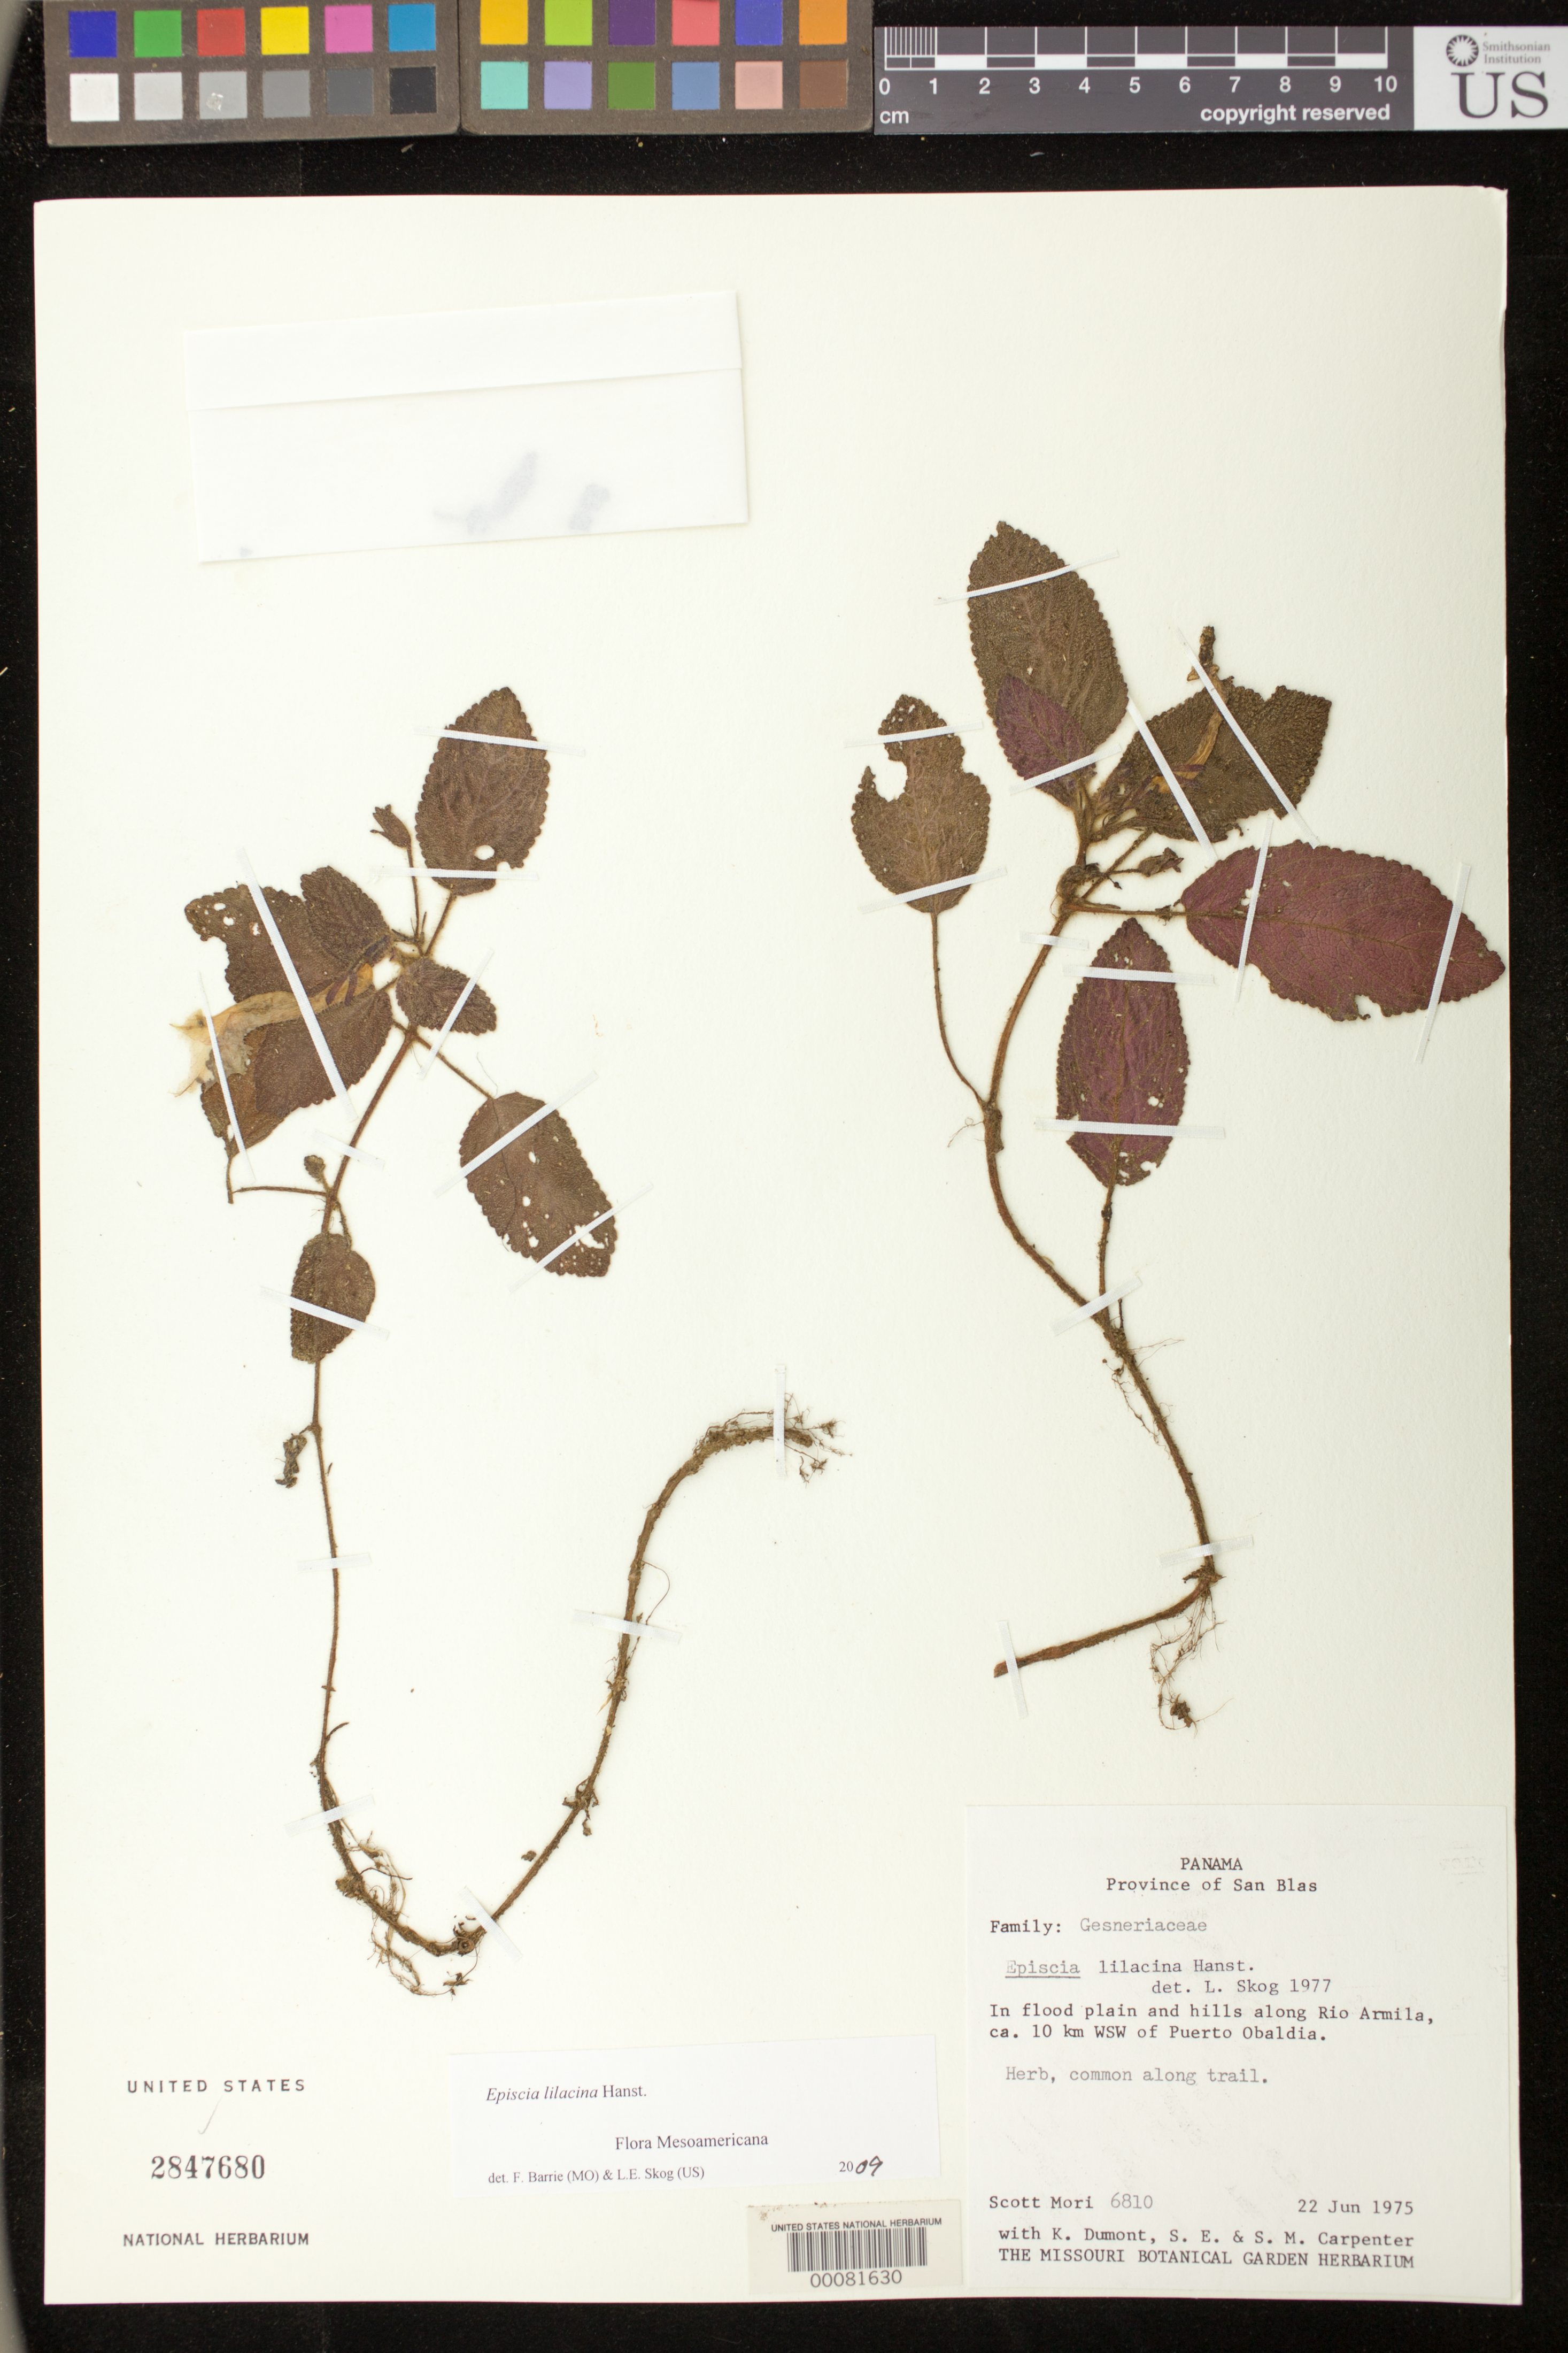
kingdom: Plantae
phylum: Tracheophyta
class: Magnoliopsida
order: Lamiales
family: Gesneriaceae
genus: Episcia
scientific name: Episcia lilacina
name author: Hanst.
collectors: S. Mori, K. P. Dumont, S. Carpenter & S. Carpenter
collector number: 6810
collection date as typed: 22 Jun 1975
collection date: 1975-06-22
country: Panama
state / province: Kuna Yala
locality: Rio Armila, about 10 km WSW of Puerto Obaldia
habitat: In flood plain and hills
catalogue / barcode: US 2847680